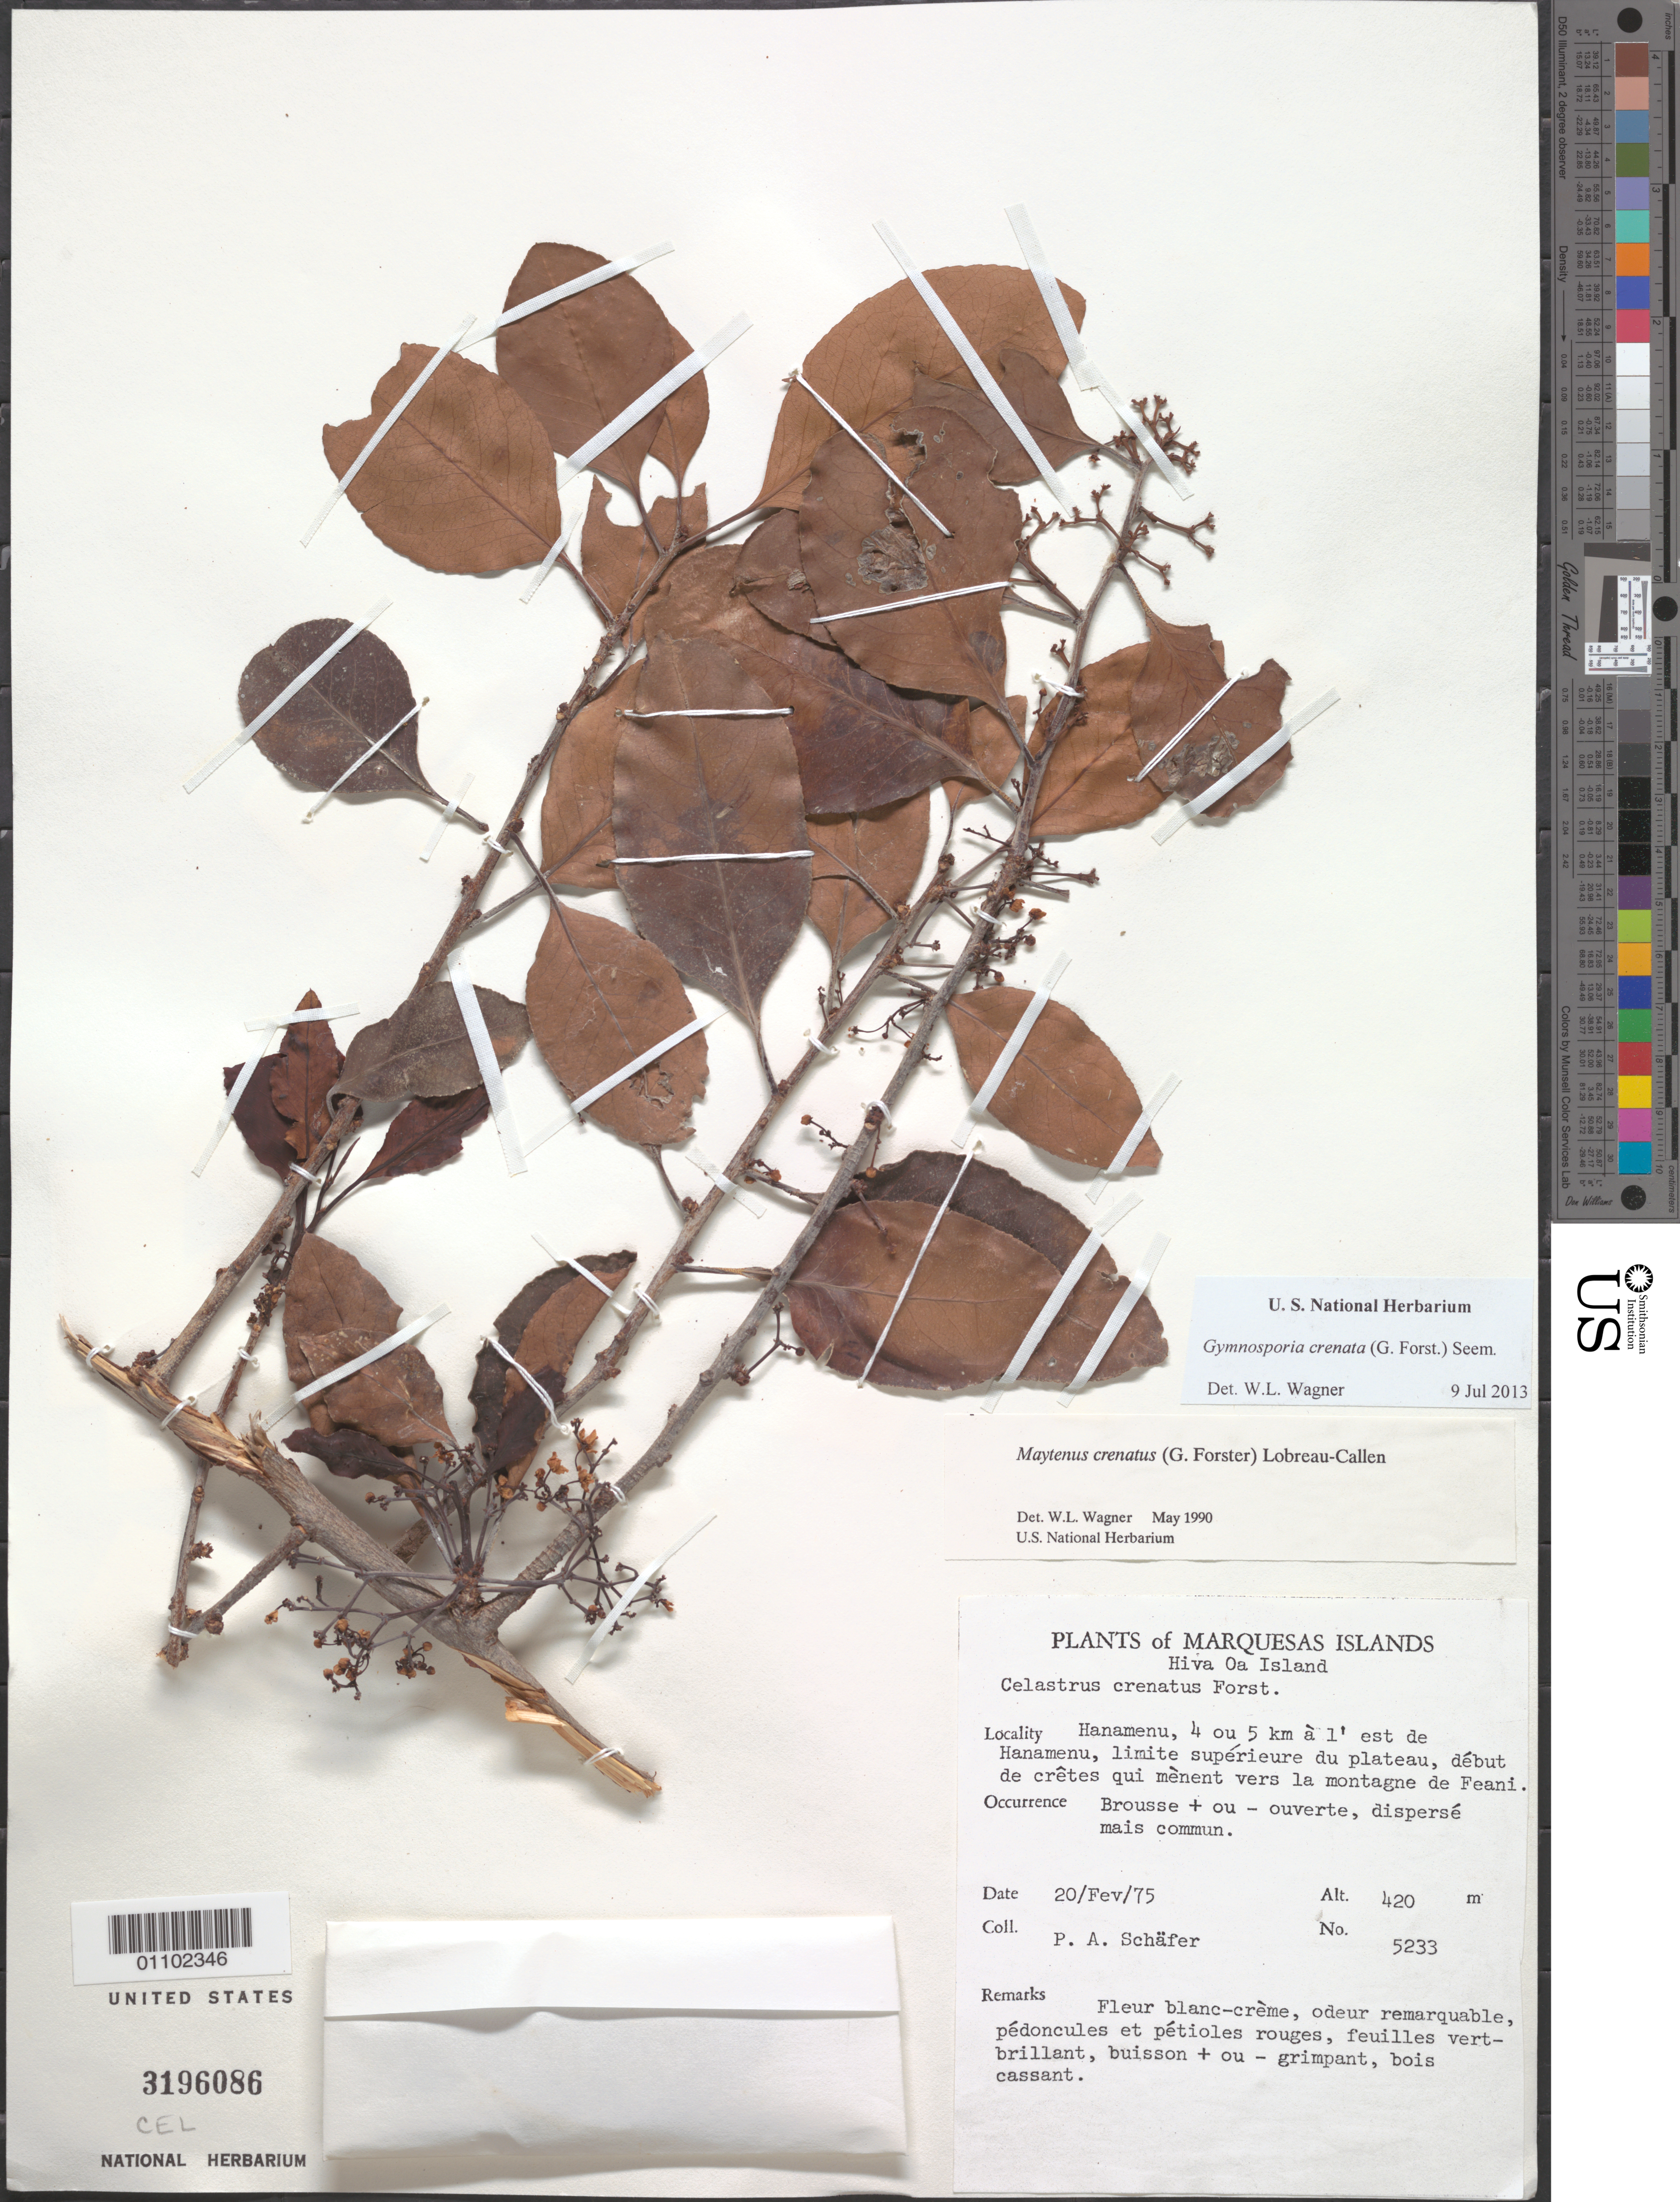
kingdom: Plantae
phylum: Tracheophyta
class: Magnoliopsida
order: Celastrales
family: Celastraceae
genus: Gymnosporia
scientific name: Gymnosporia crenata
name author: (G. Forst.) Seem.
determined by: Wagner, W. L., (BOT), Smithsonian Institution - National Museum of Natural History (UNITED STATES)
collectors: P. A. Schäfer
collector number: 5233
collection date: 1975-02-20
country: French Polynesia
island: Hiva Oa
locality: Hanamenu, 4 ou 5 km à l'est de Hanamenu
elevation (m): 420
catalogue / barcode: US 3196086